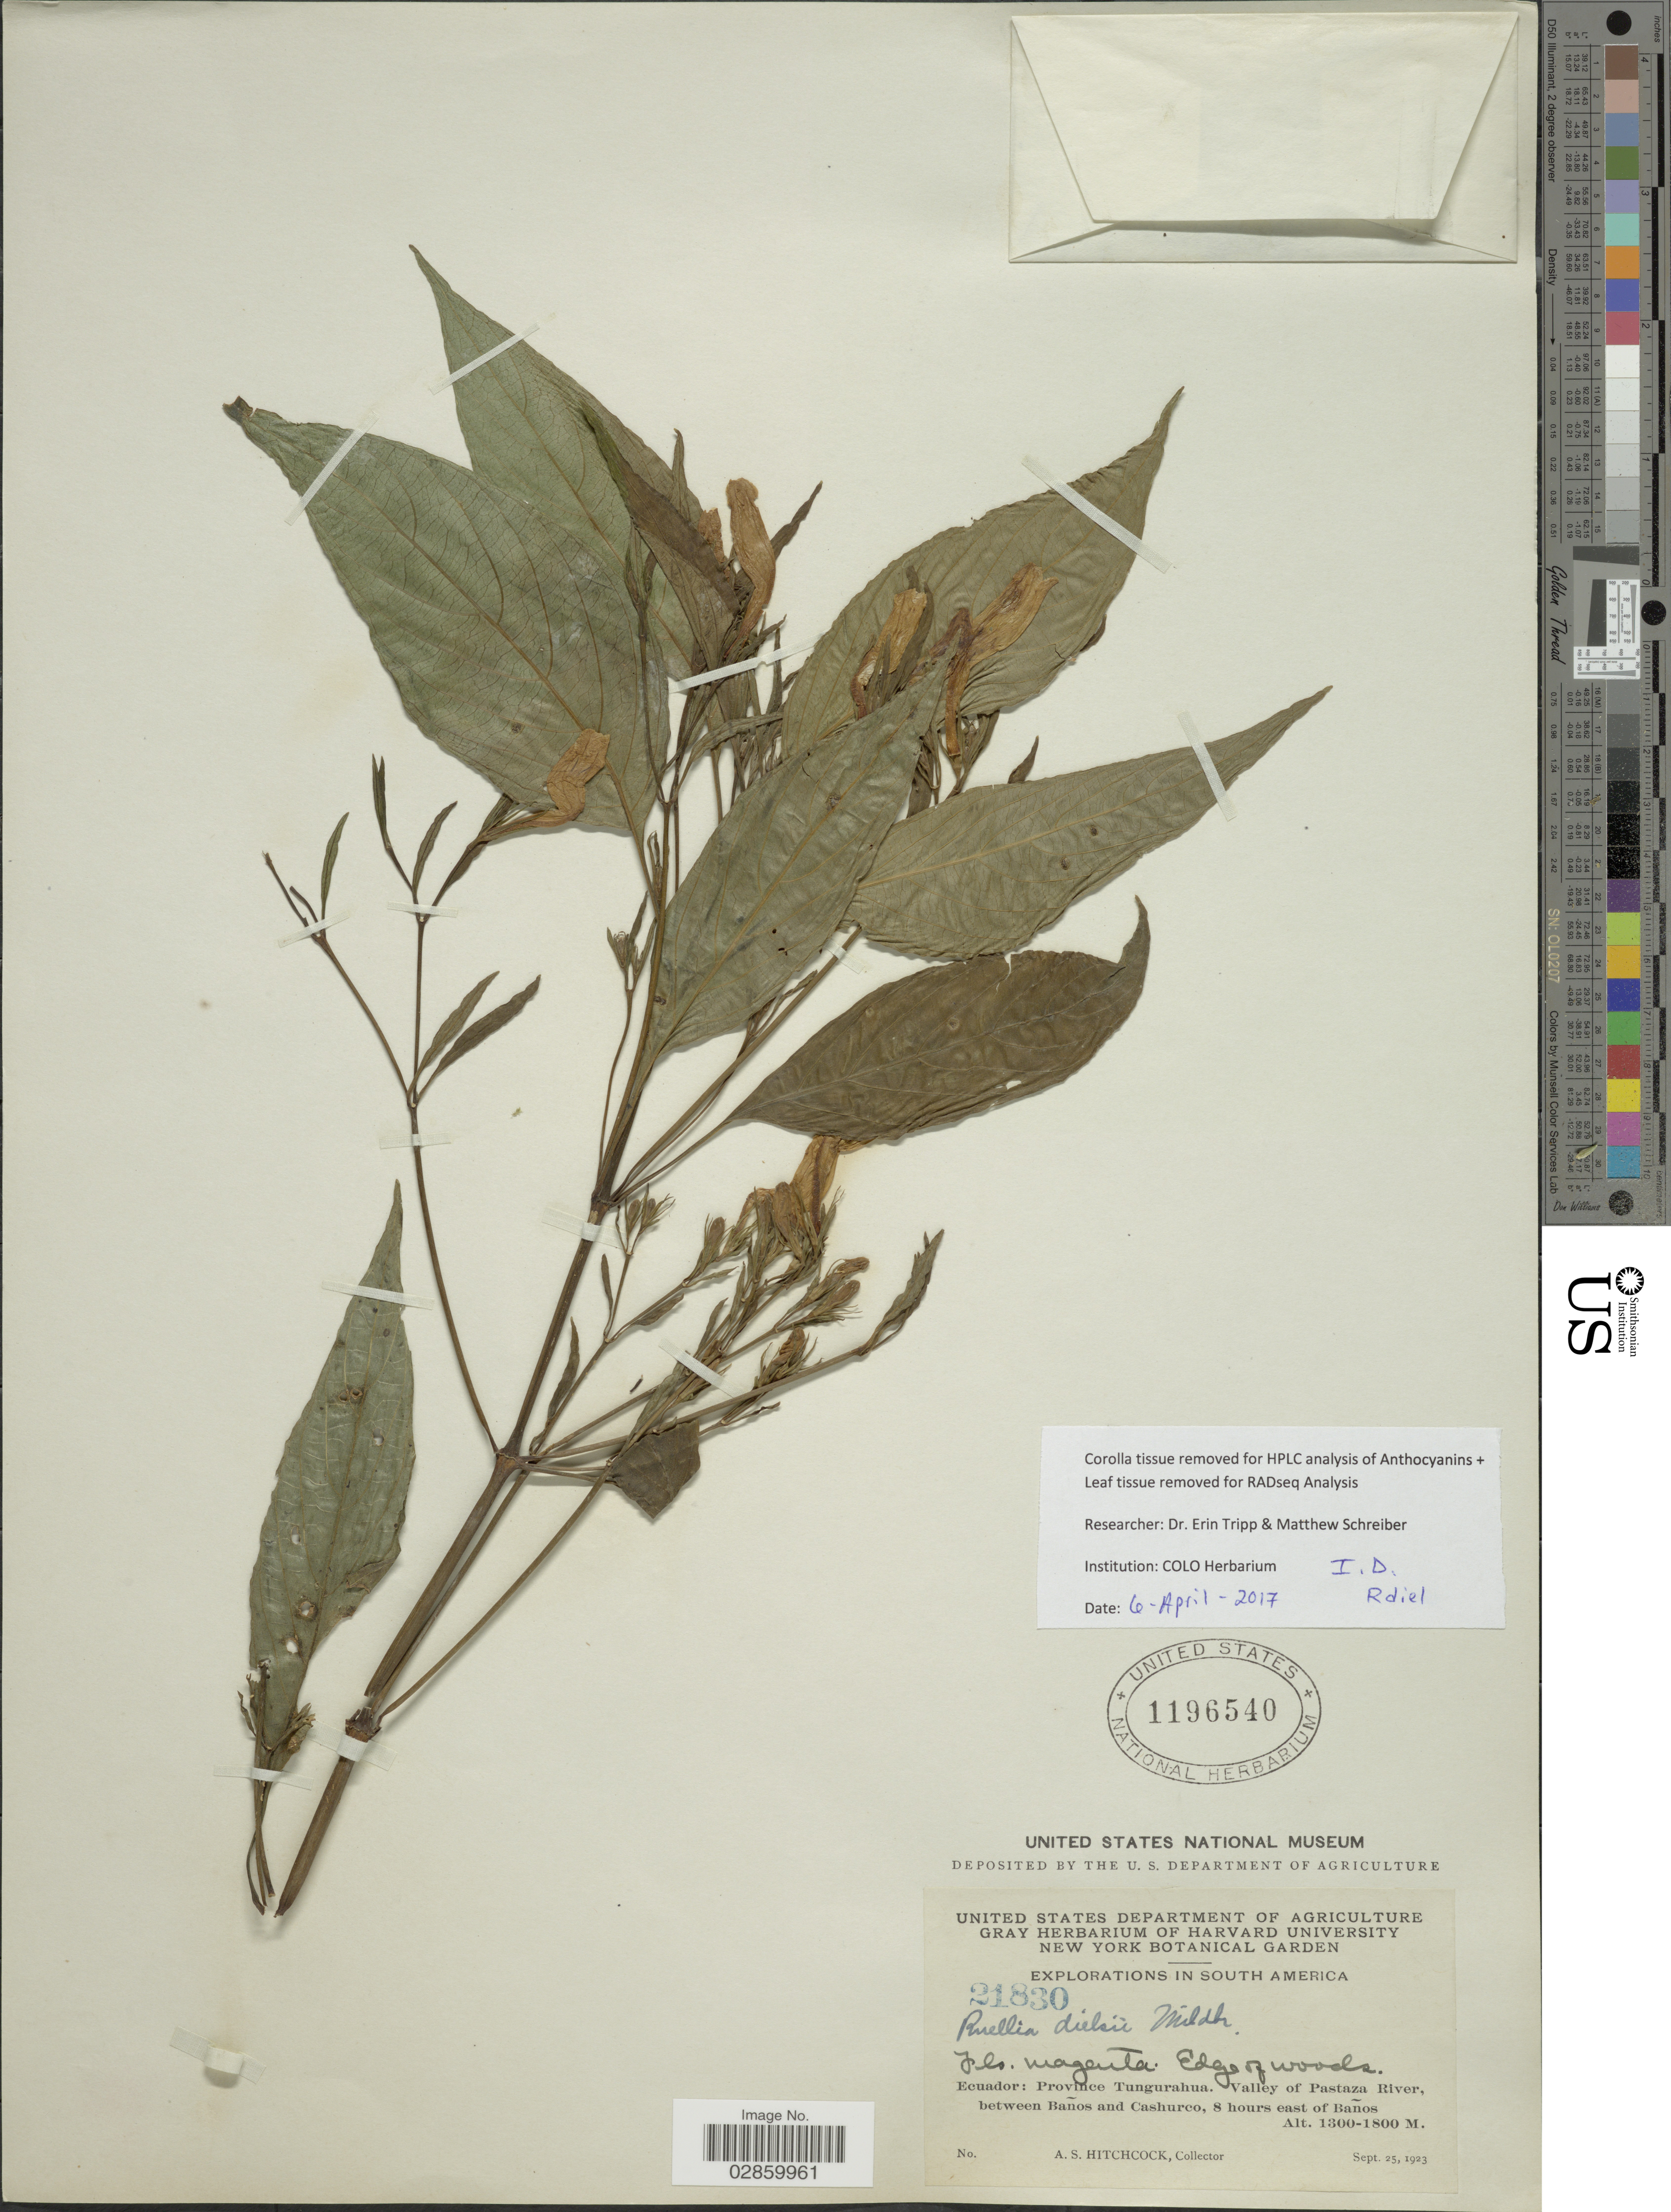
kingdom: Plantae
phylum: Tracheophyta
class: Magnoliopsida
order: Lamiales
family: Acanthaceae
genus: Ruellia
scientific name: Ruellia dielsii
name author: Mildbr.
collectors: A. S. Hitchcock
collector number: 21830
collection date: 1923-09-25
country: Ecuador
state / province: Tungurahua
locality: Valley of Pastaza River, between Baños and Cashurco, 8 hours east of Baños.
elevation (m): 1300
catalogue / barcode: US 1196540